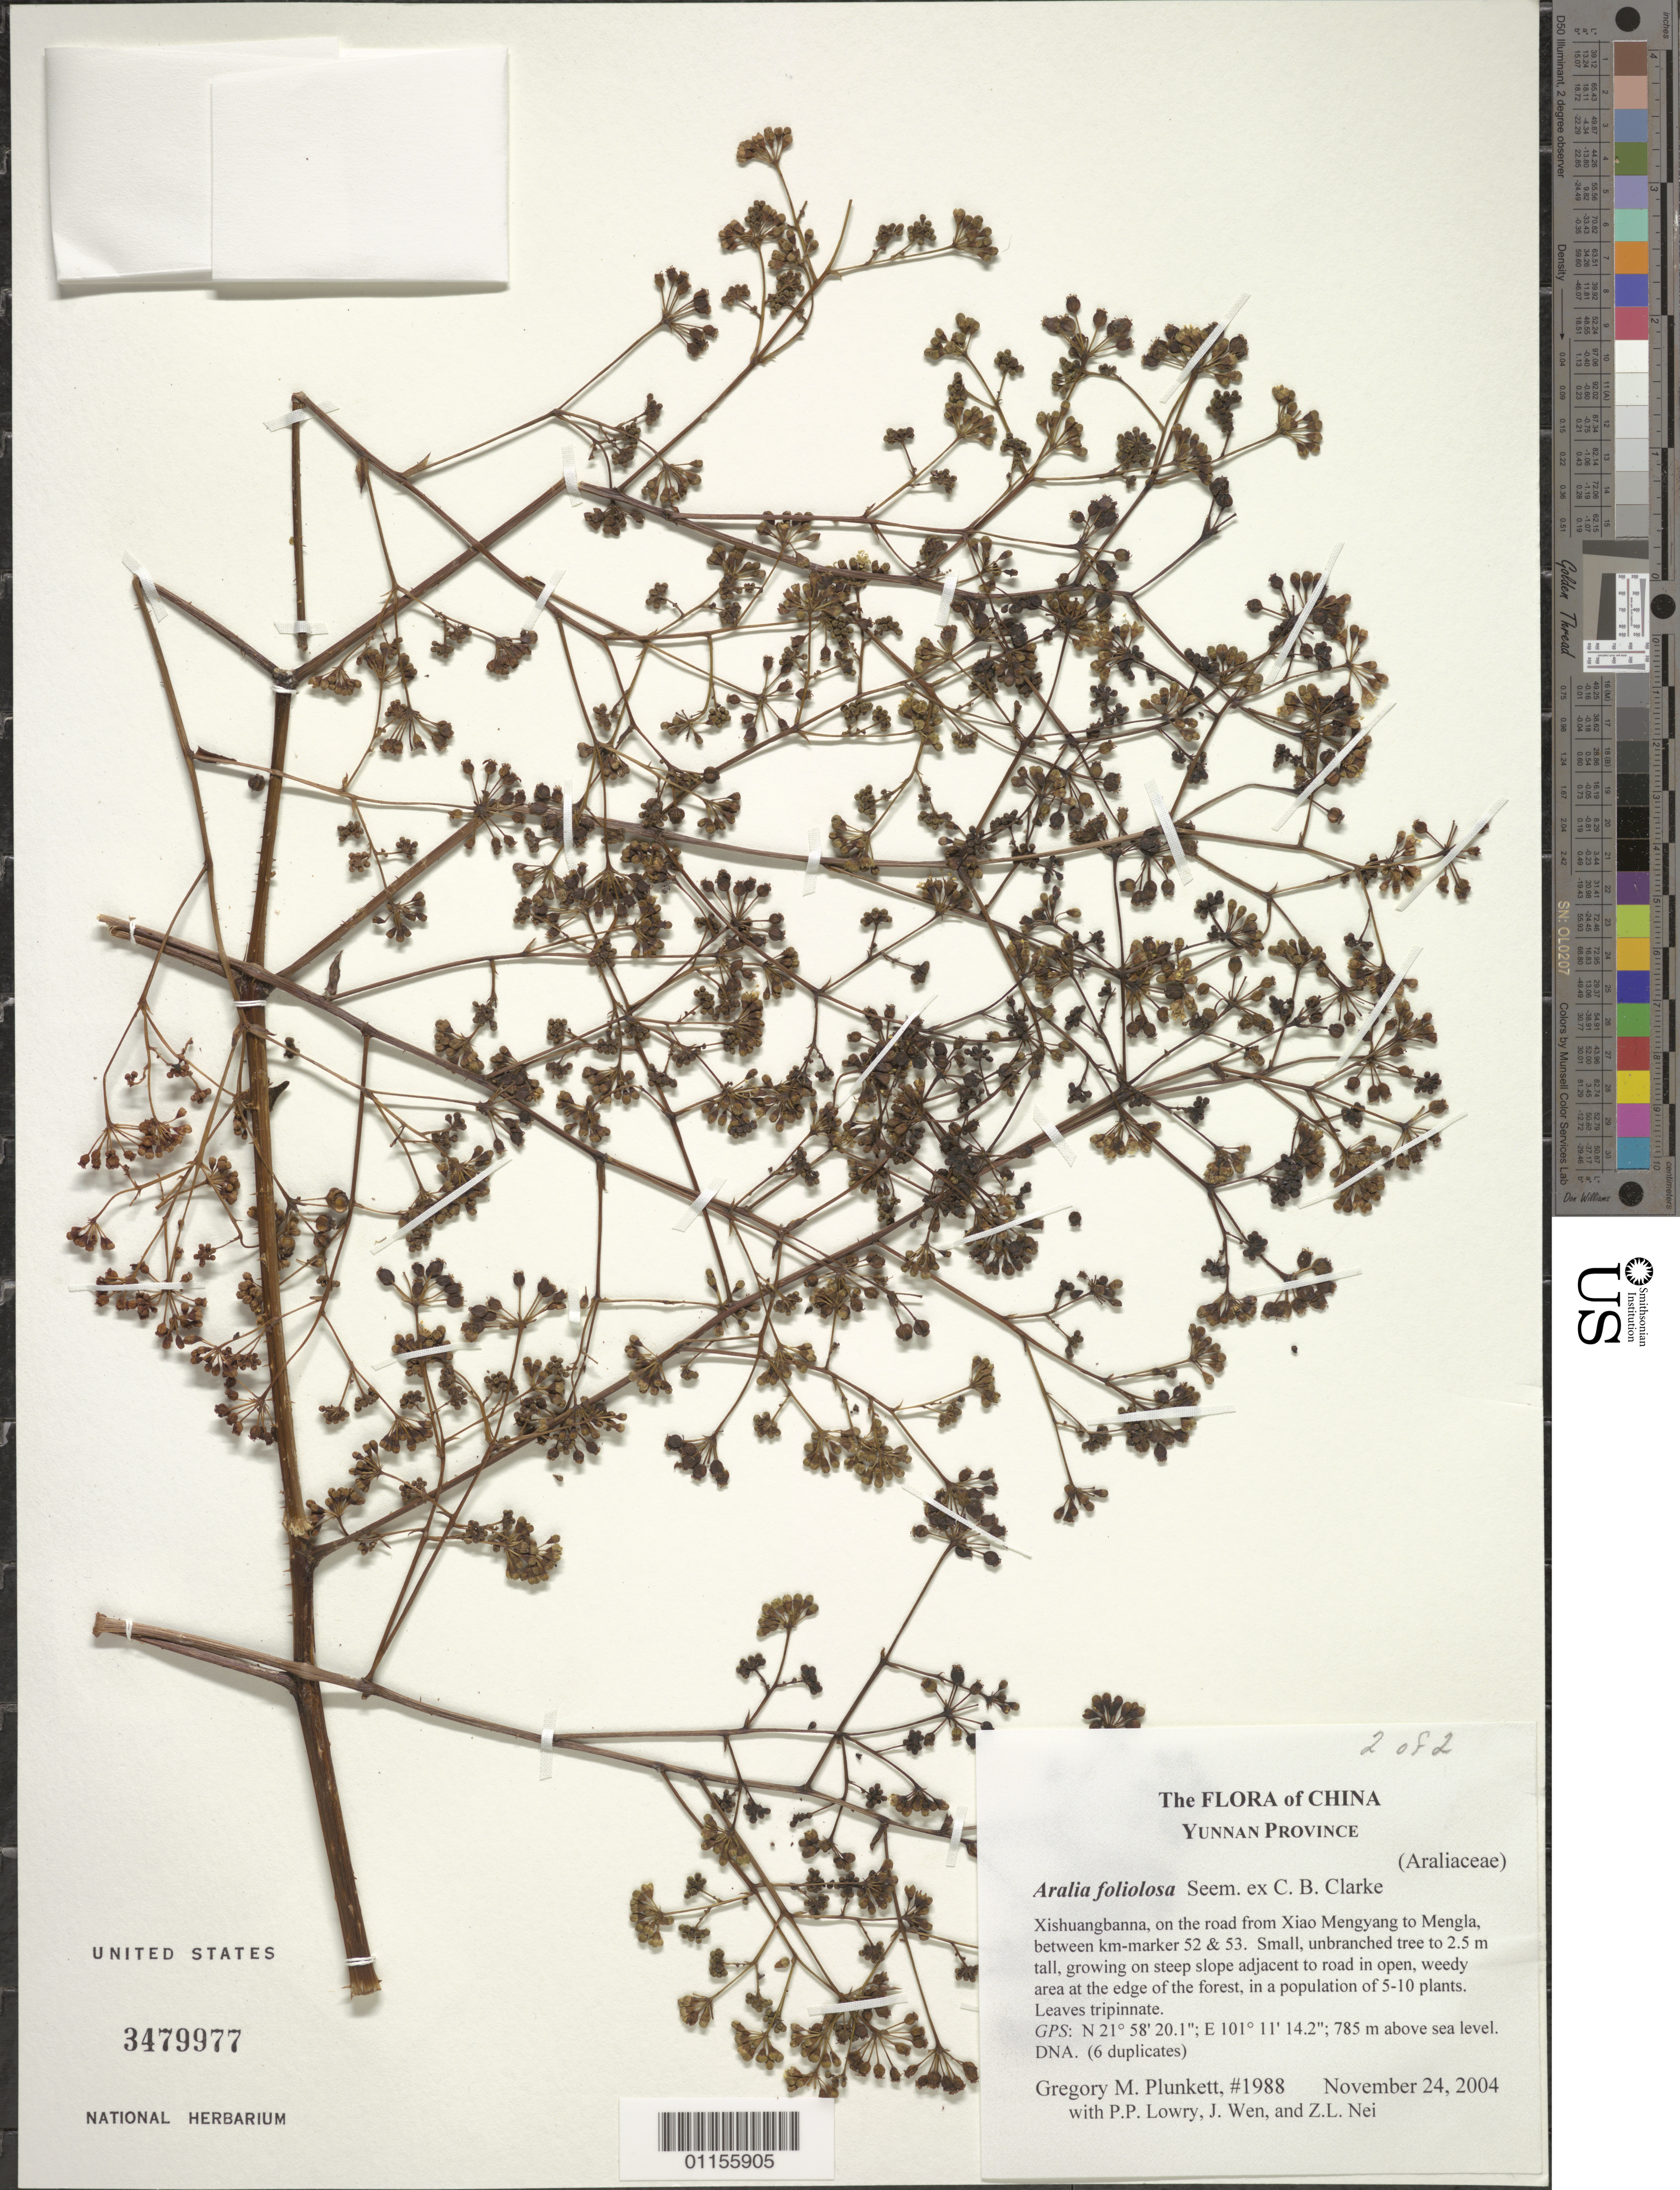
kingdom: Plantae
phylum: Tracheophyta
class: Magnoliopsida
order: Apiales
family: Araliaceae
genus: Aralia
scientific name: Aralia foliolosa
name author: Seem. ex C.B. Clarke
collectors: G. M. Plunkett, P. P. Lowry, J. Wen & Z. Nei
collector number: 1988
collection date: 2004-11-24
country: China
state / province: Yunnan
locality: Xishuangbanna, on the road from Xiao Mengyang to Mengla, between km marker 52 & 53.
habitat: On steep slope adjacent to road in open, weedy area at the edge of the forest.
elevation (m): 785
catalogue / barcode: US 3479977